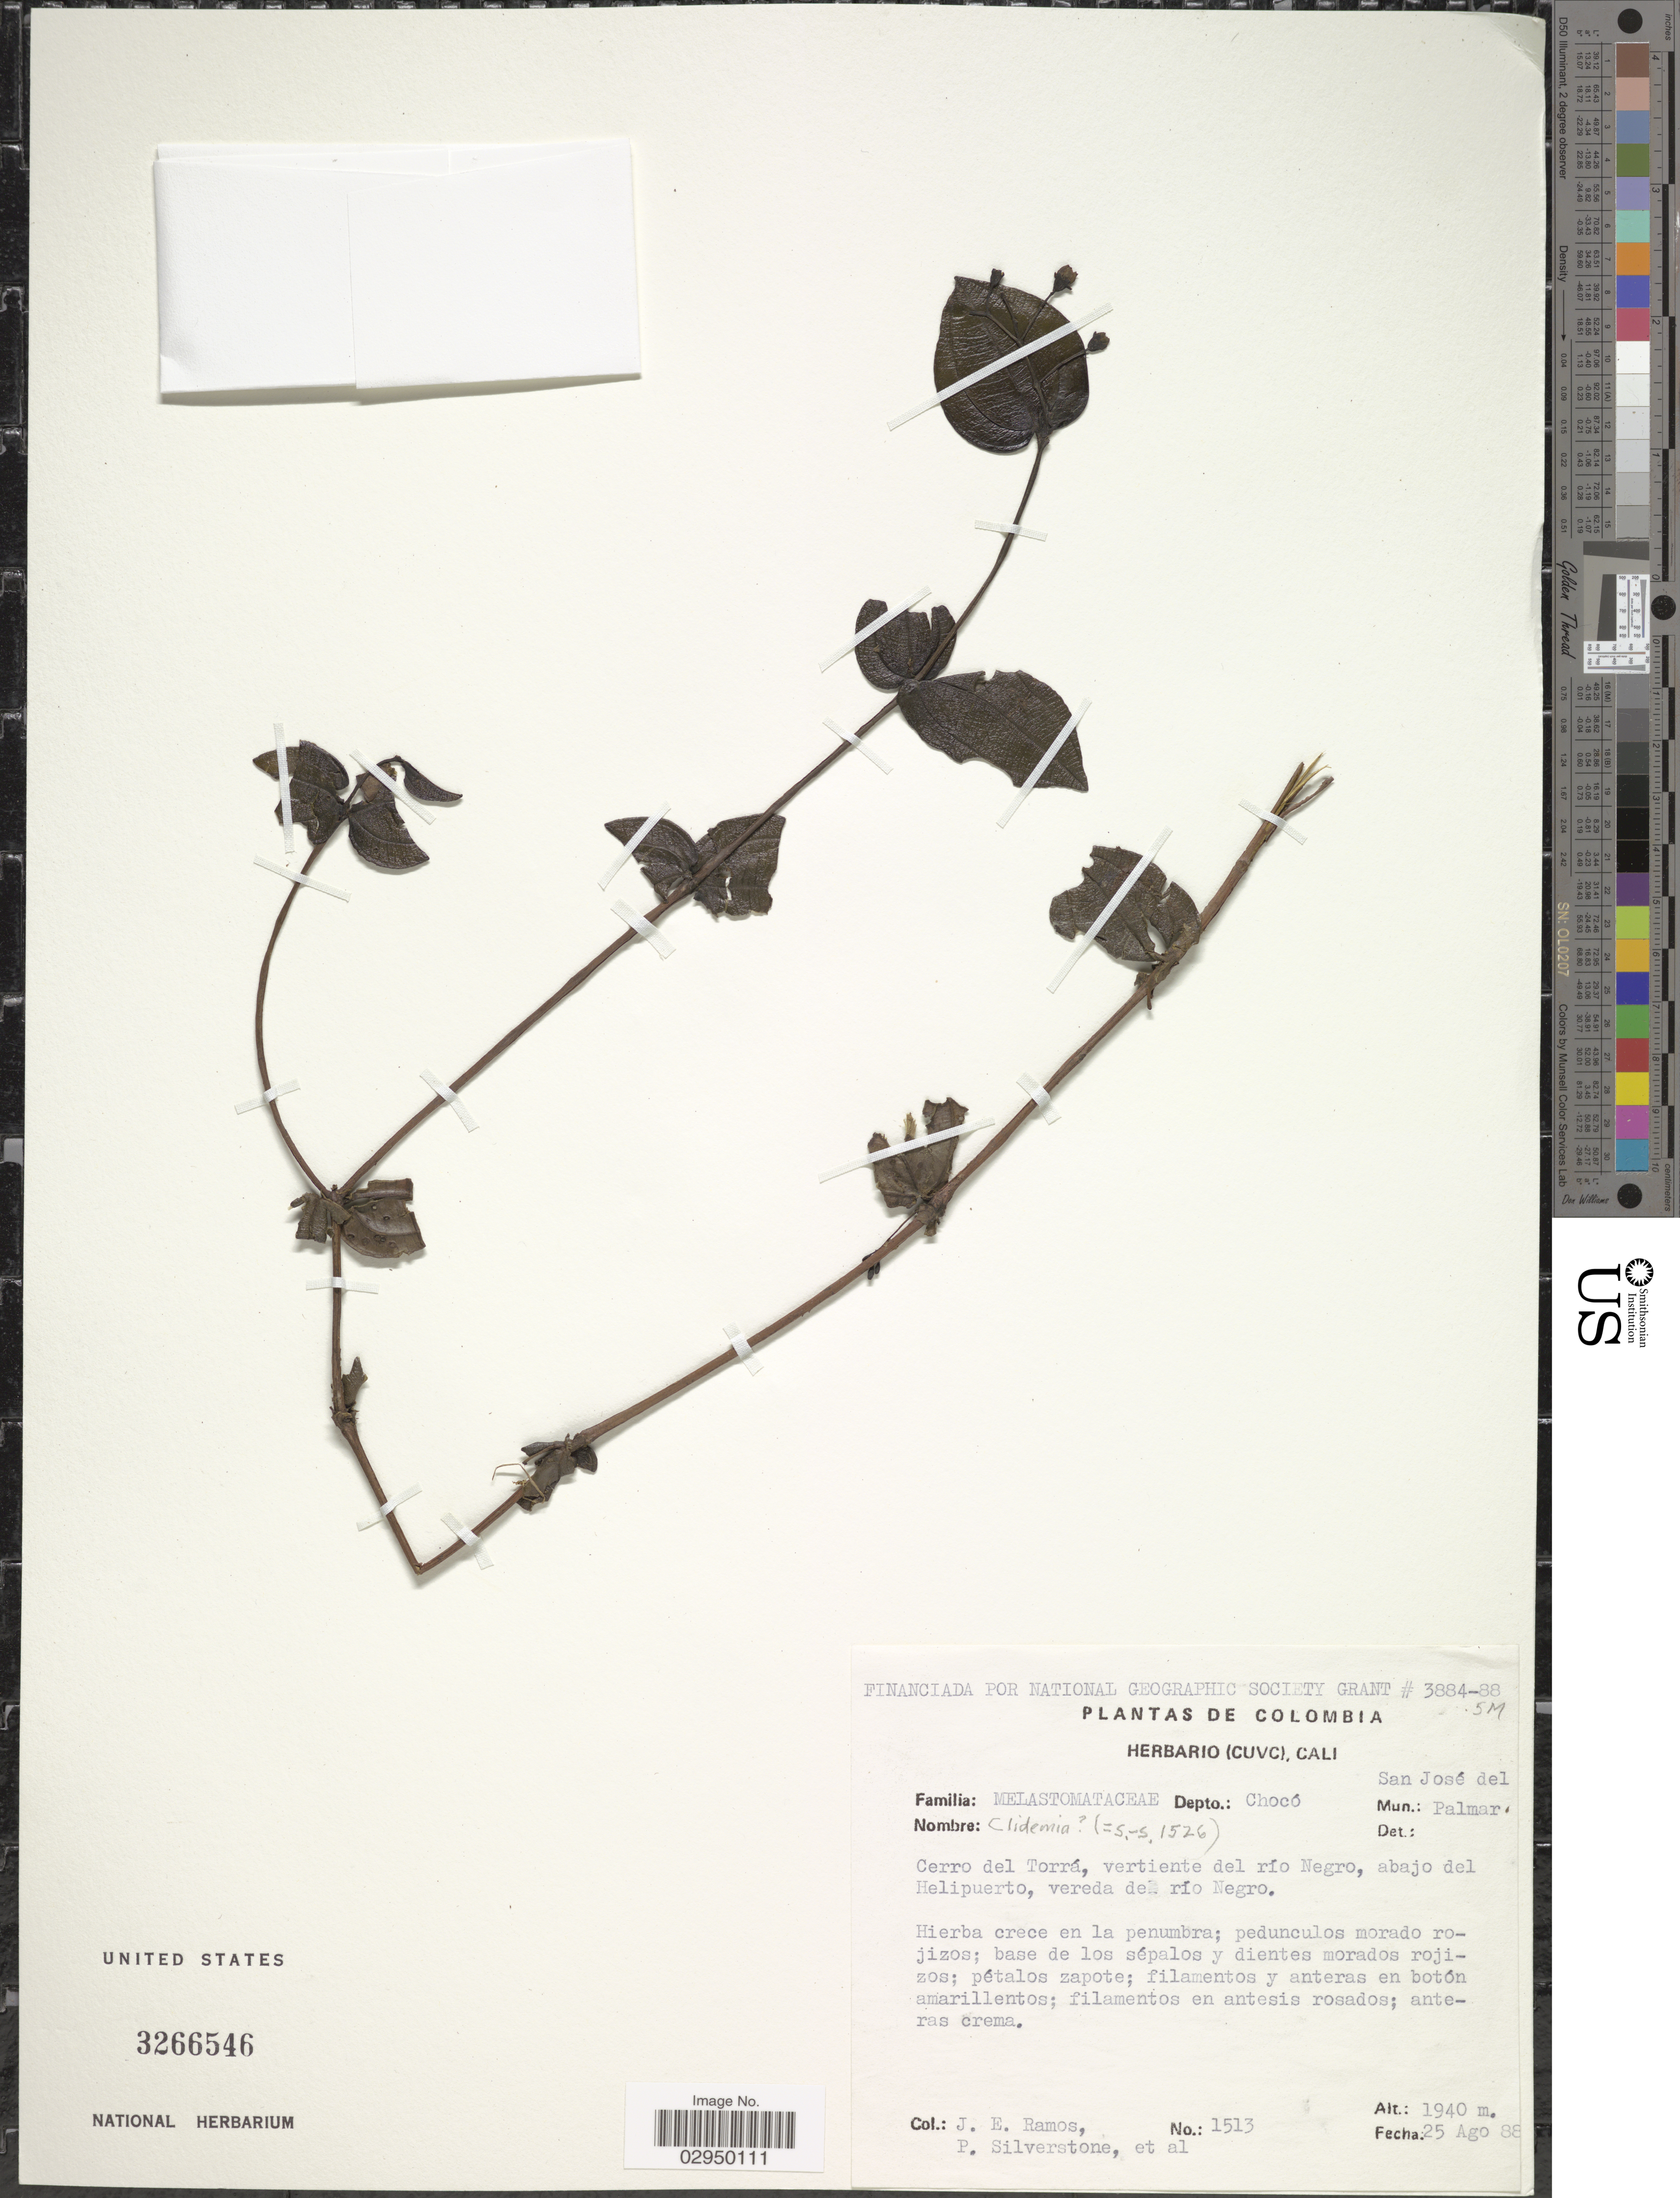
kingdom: Plantae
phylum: Tracheophyta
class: Magnoliopsida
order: Myrtales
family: Melastomataceae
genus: Clidemia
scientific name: Clidemia sp.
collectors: J. E. Ramos, P. Silverstone & et al.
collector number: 1513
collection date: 1988-08-25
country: Colombia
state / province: Chocó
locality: Depto.: Chocó. Mun.: San José del Palmar. Cerro del Torrá, vertiente del río Negro, abajo del Helipuerto, vereda de río Negro.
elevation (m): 1940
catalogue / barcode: US 3266546